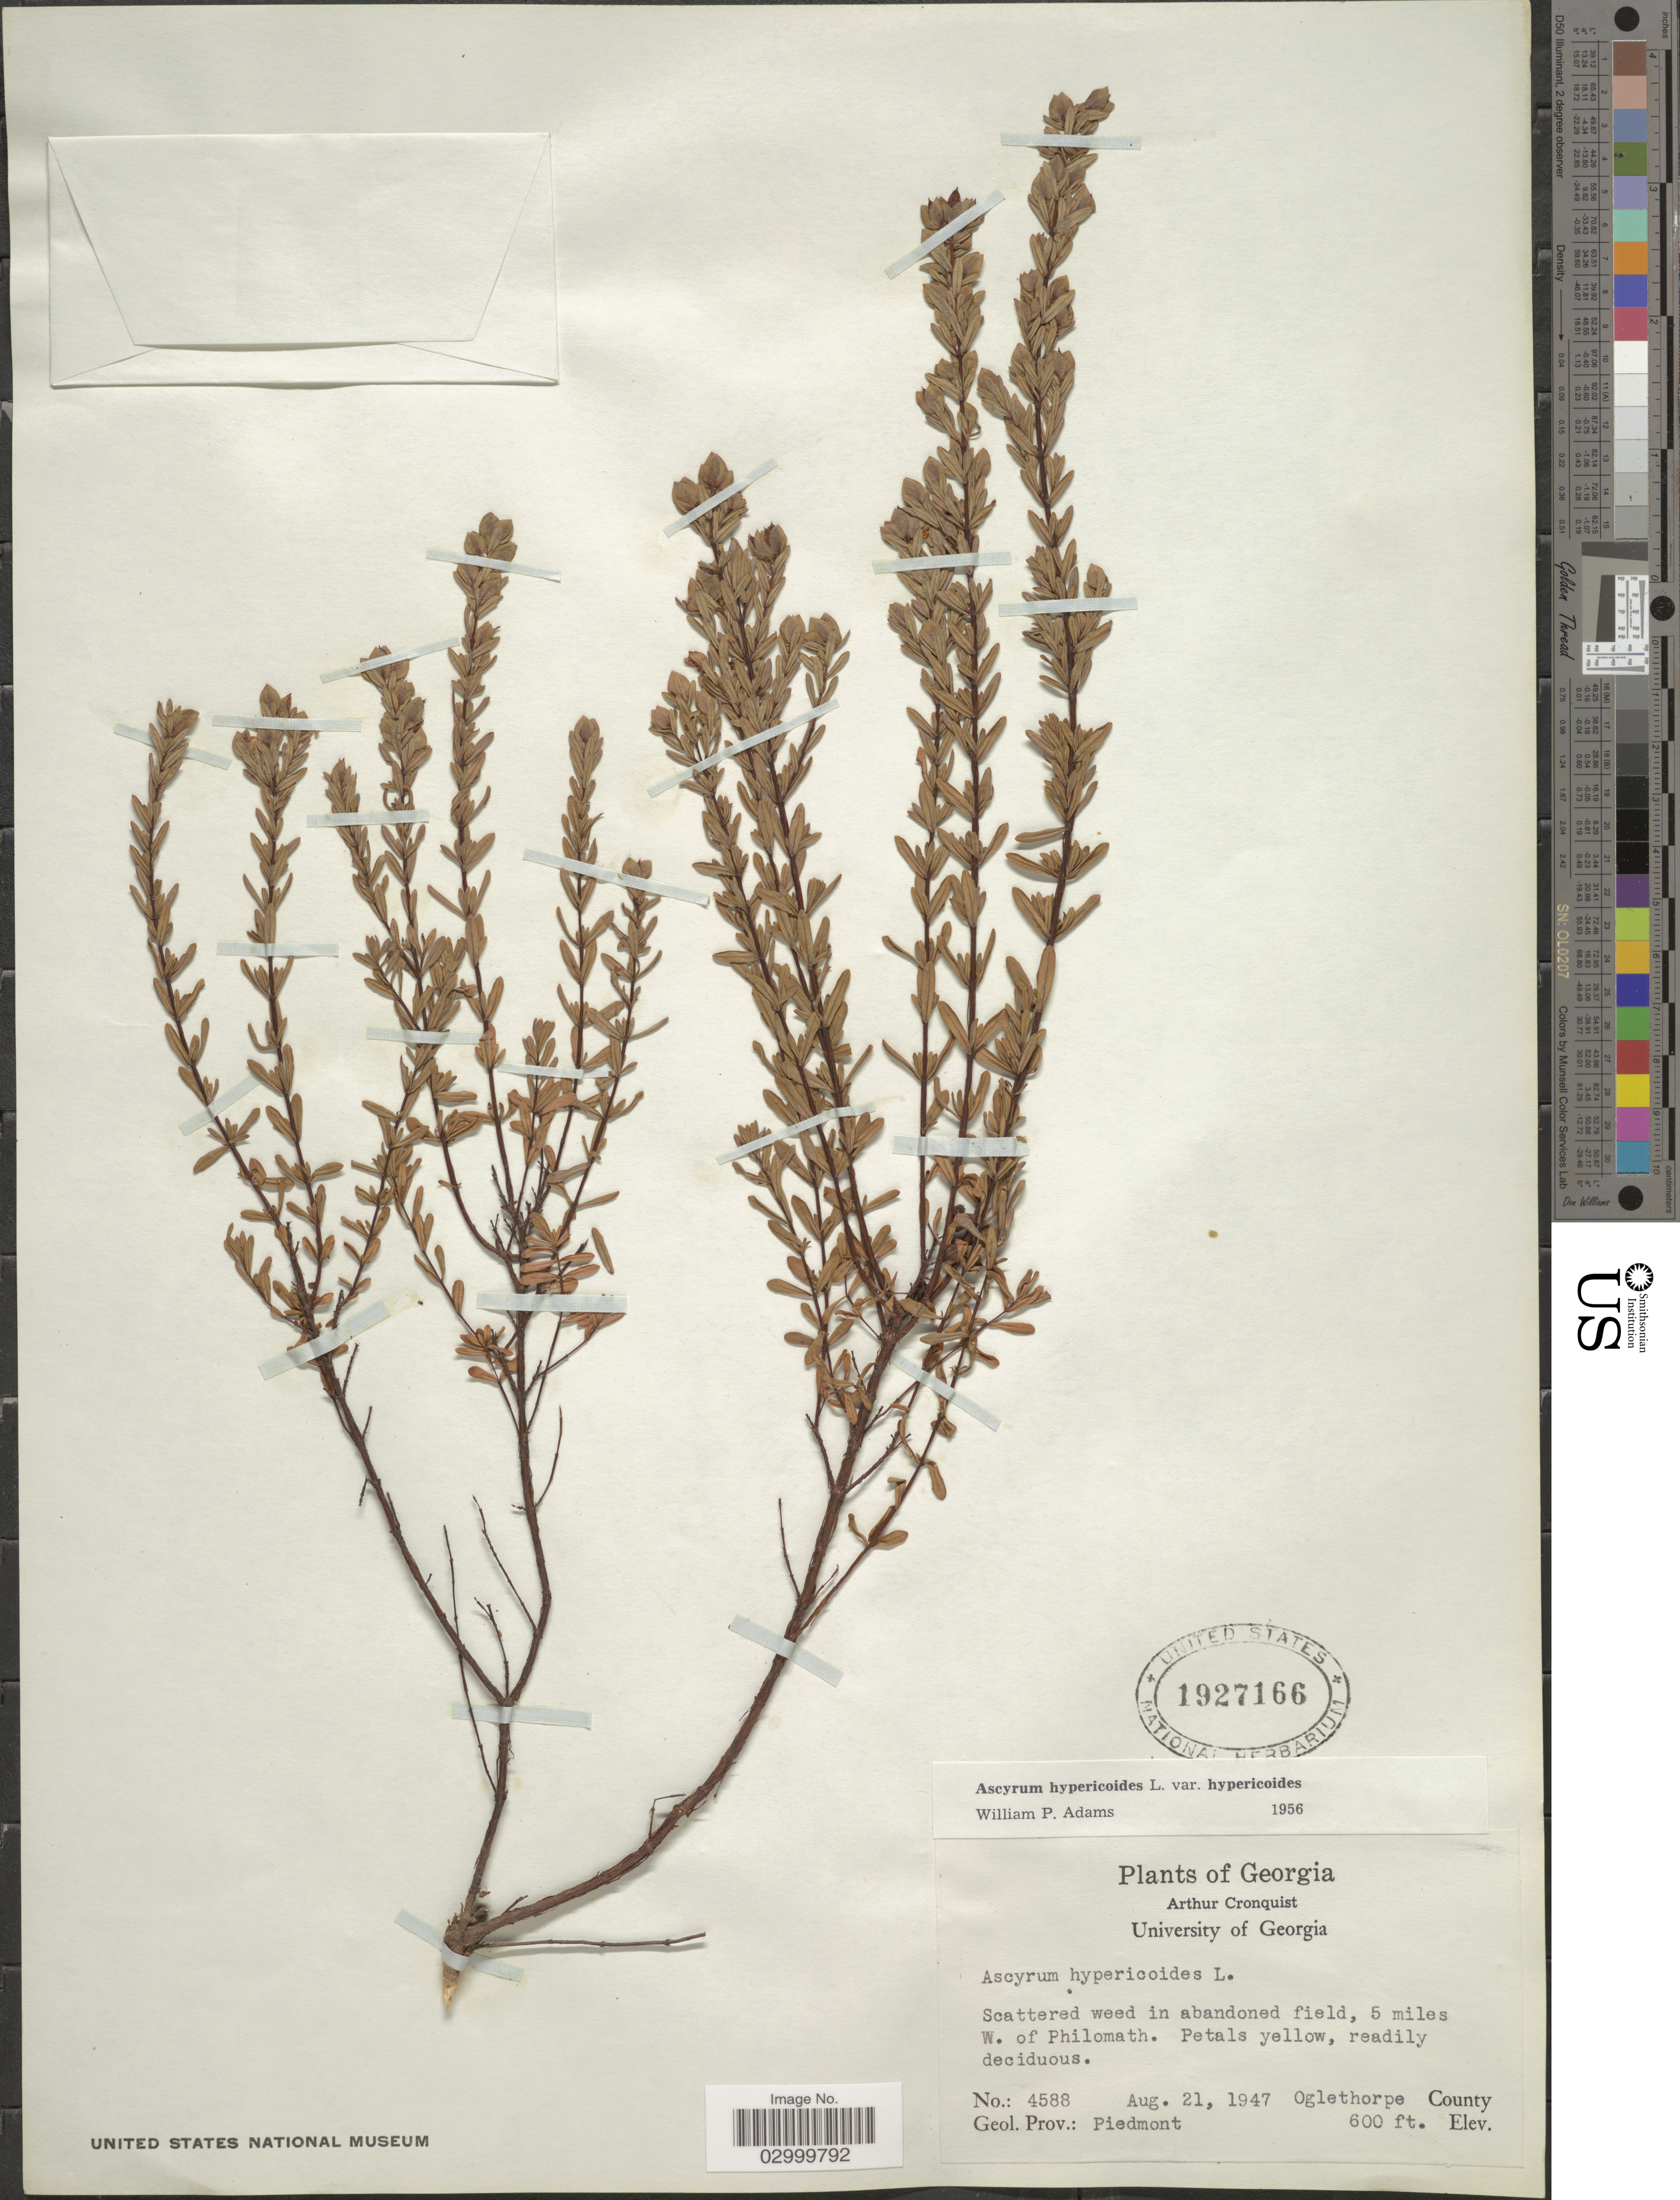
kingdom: Plantae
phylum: Tracheophyta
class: Magnoliopsida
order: Malpighiales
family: Hypericaceae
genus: Hypericum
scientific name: Hypericum hypericoides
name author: (L.) Crantz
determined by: Strong, Mark T., (BOT), Smithsonian Institution - National Museum of Natural History (UNITED STATES)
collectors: A. J. Cronquist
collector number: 4588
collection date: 1947-08-21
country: United States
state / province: Georgia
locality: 5 miles W. of Philomath, Oglethorpe County, Geol. Prov.: Piedmont.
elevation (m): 183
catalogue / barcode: US 1927166